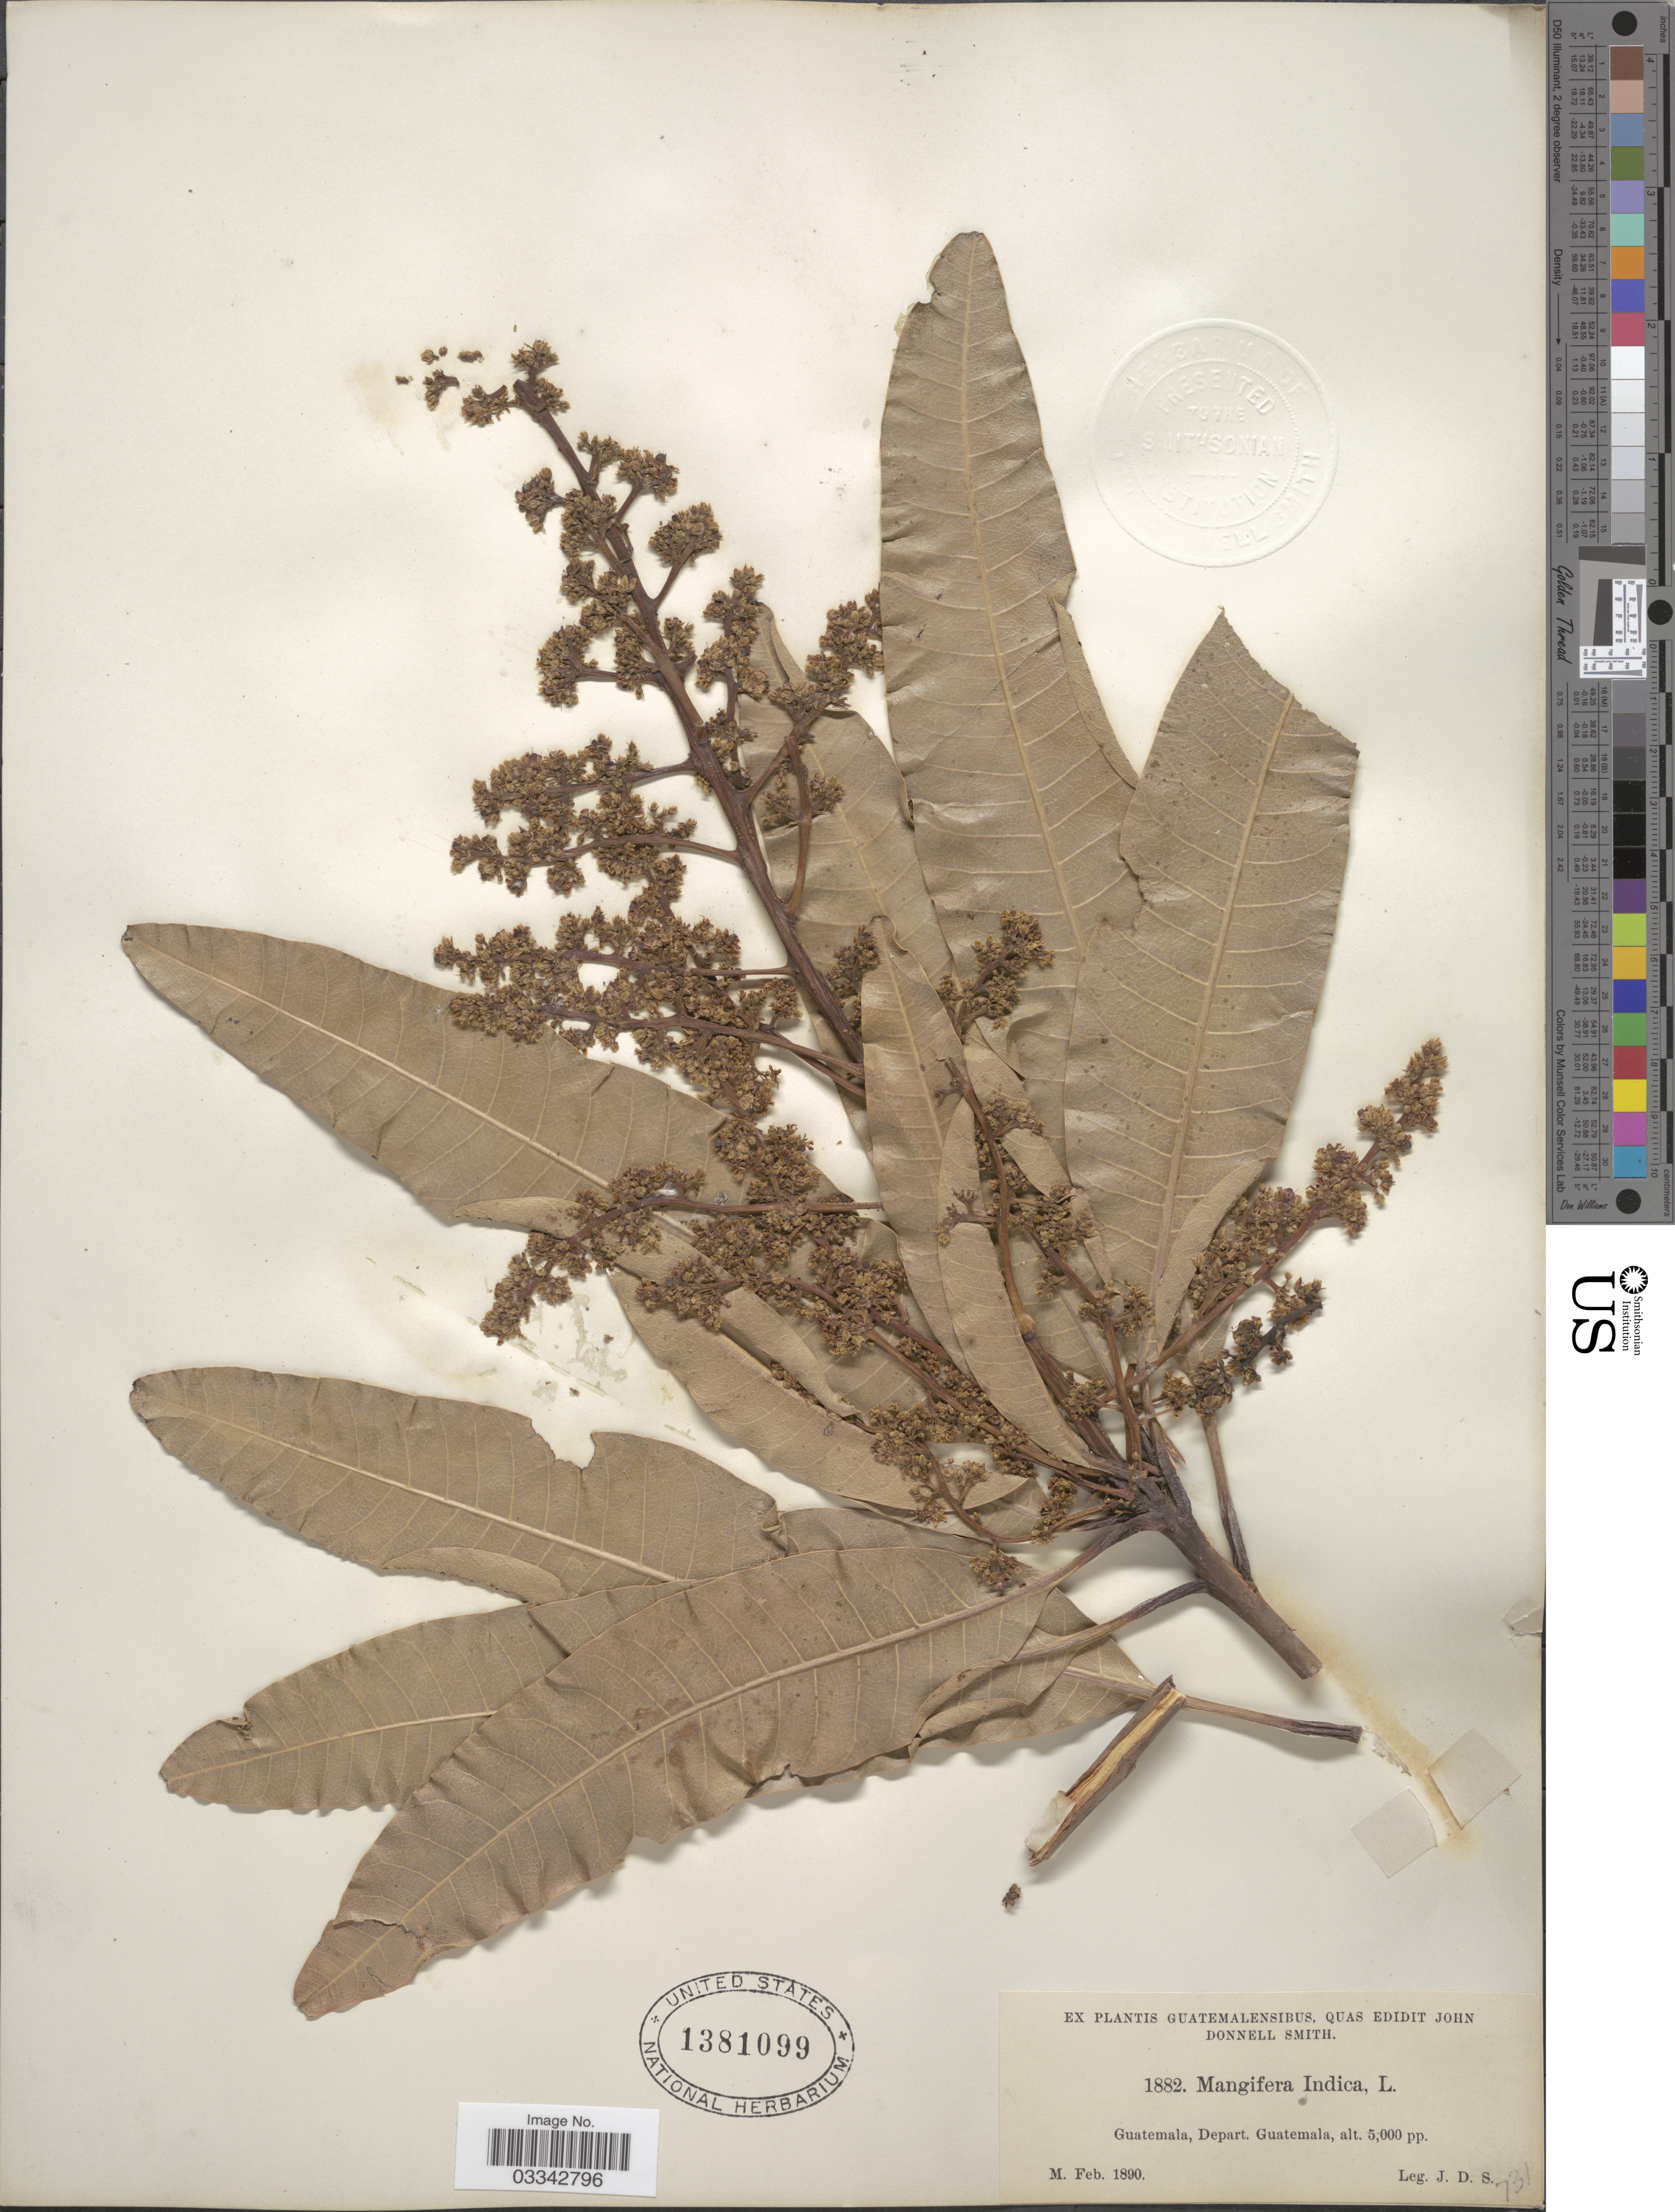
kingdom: Plantae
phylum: Tracheophyta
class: Magnoliopsida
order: Sapindales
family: Anacardiaceae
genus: Mangifera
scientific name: Mangifera indica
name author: L.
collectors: J. Donnell Smith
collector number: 1882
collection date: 1890-02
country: Guatemala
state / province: Guatemala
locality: Depart. Guatemala.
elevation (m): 1524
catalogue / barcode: US 1381099